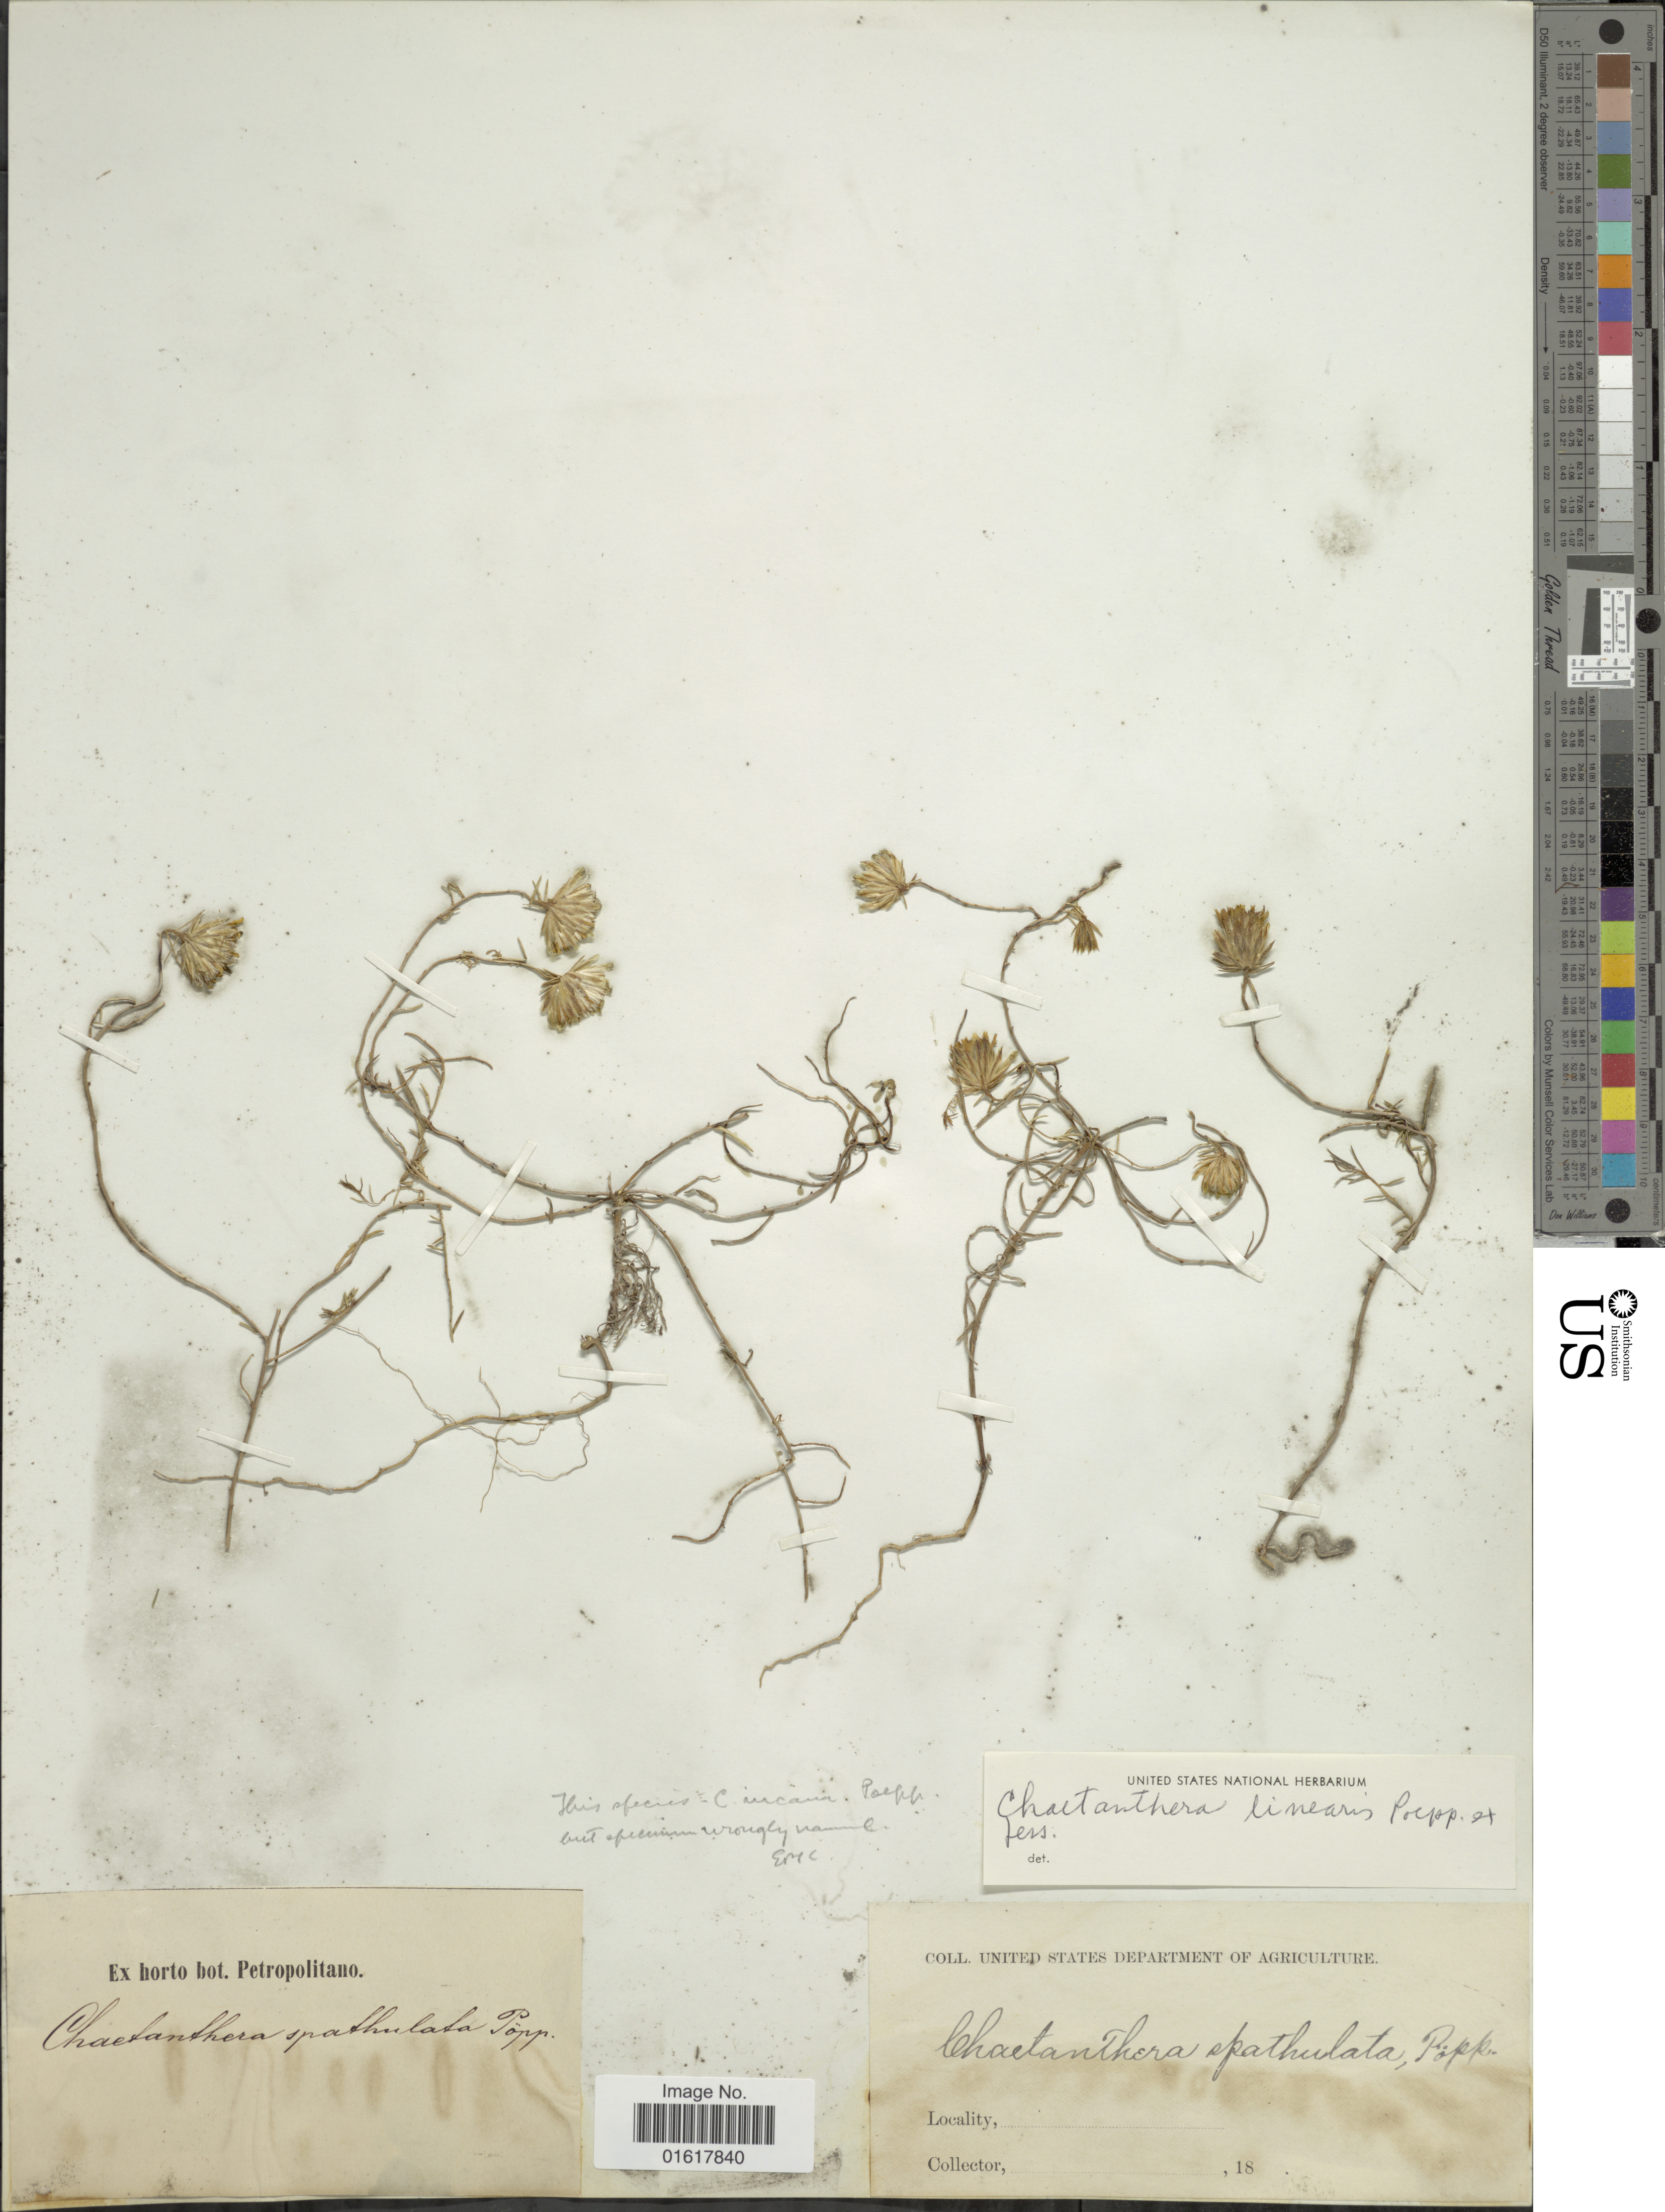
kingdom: Plantae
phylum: Tracheophyta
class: Magnoliopsida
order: Asterales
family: Asteraceae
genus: Chaetanthera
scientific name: Chaetanthera linearis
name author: Poepp. ex Less.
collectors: United States Department of Agriculture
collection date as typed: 18